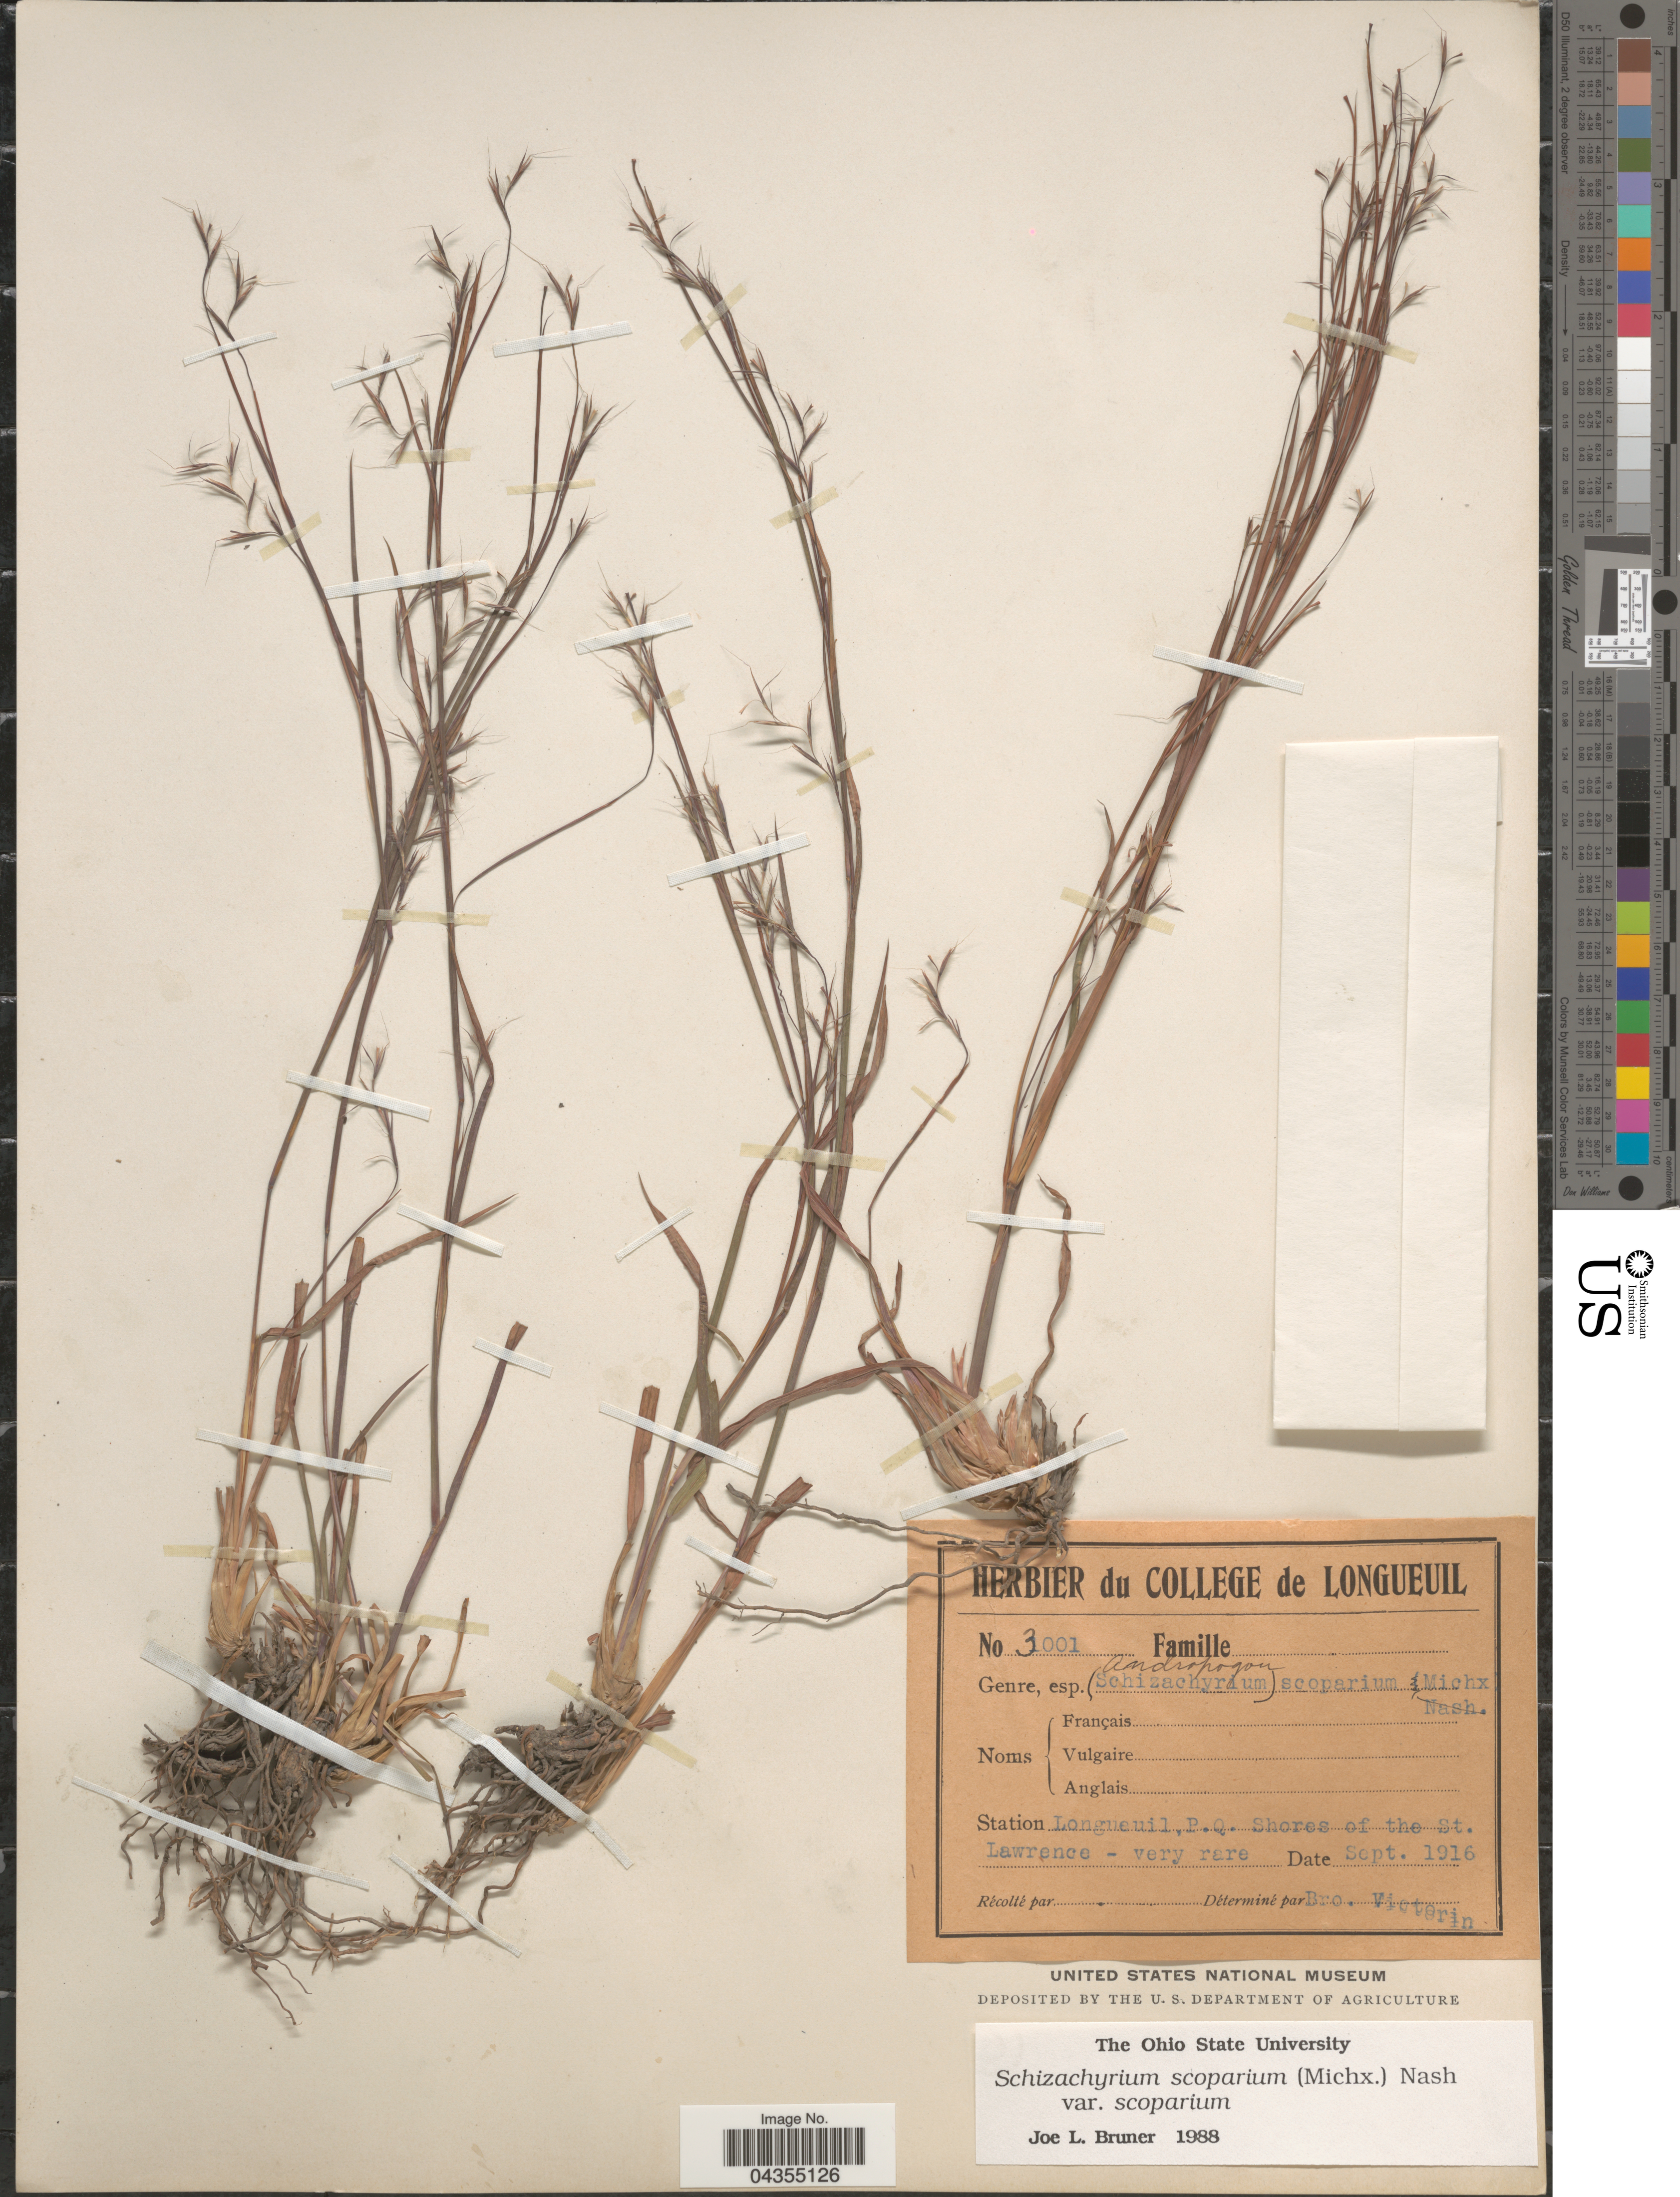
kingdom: Plantae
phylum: Tracheophyta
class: Liliopsida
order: Poales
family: Poaceae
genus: Schizachyrium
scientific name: Schizachyrium scoparium var. scoparium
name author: (Michx.) Nash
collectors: Ex Herb. du College de Longueuil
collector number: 3001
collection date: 1916-09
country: Canada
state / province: Quebec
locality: Station Longueuil P. Q. Shores of the St. Lawrence.